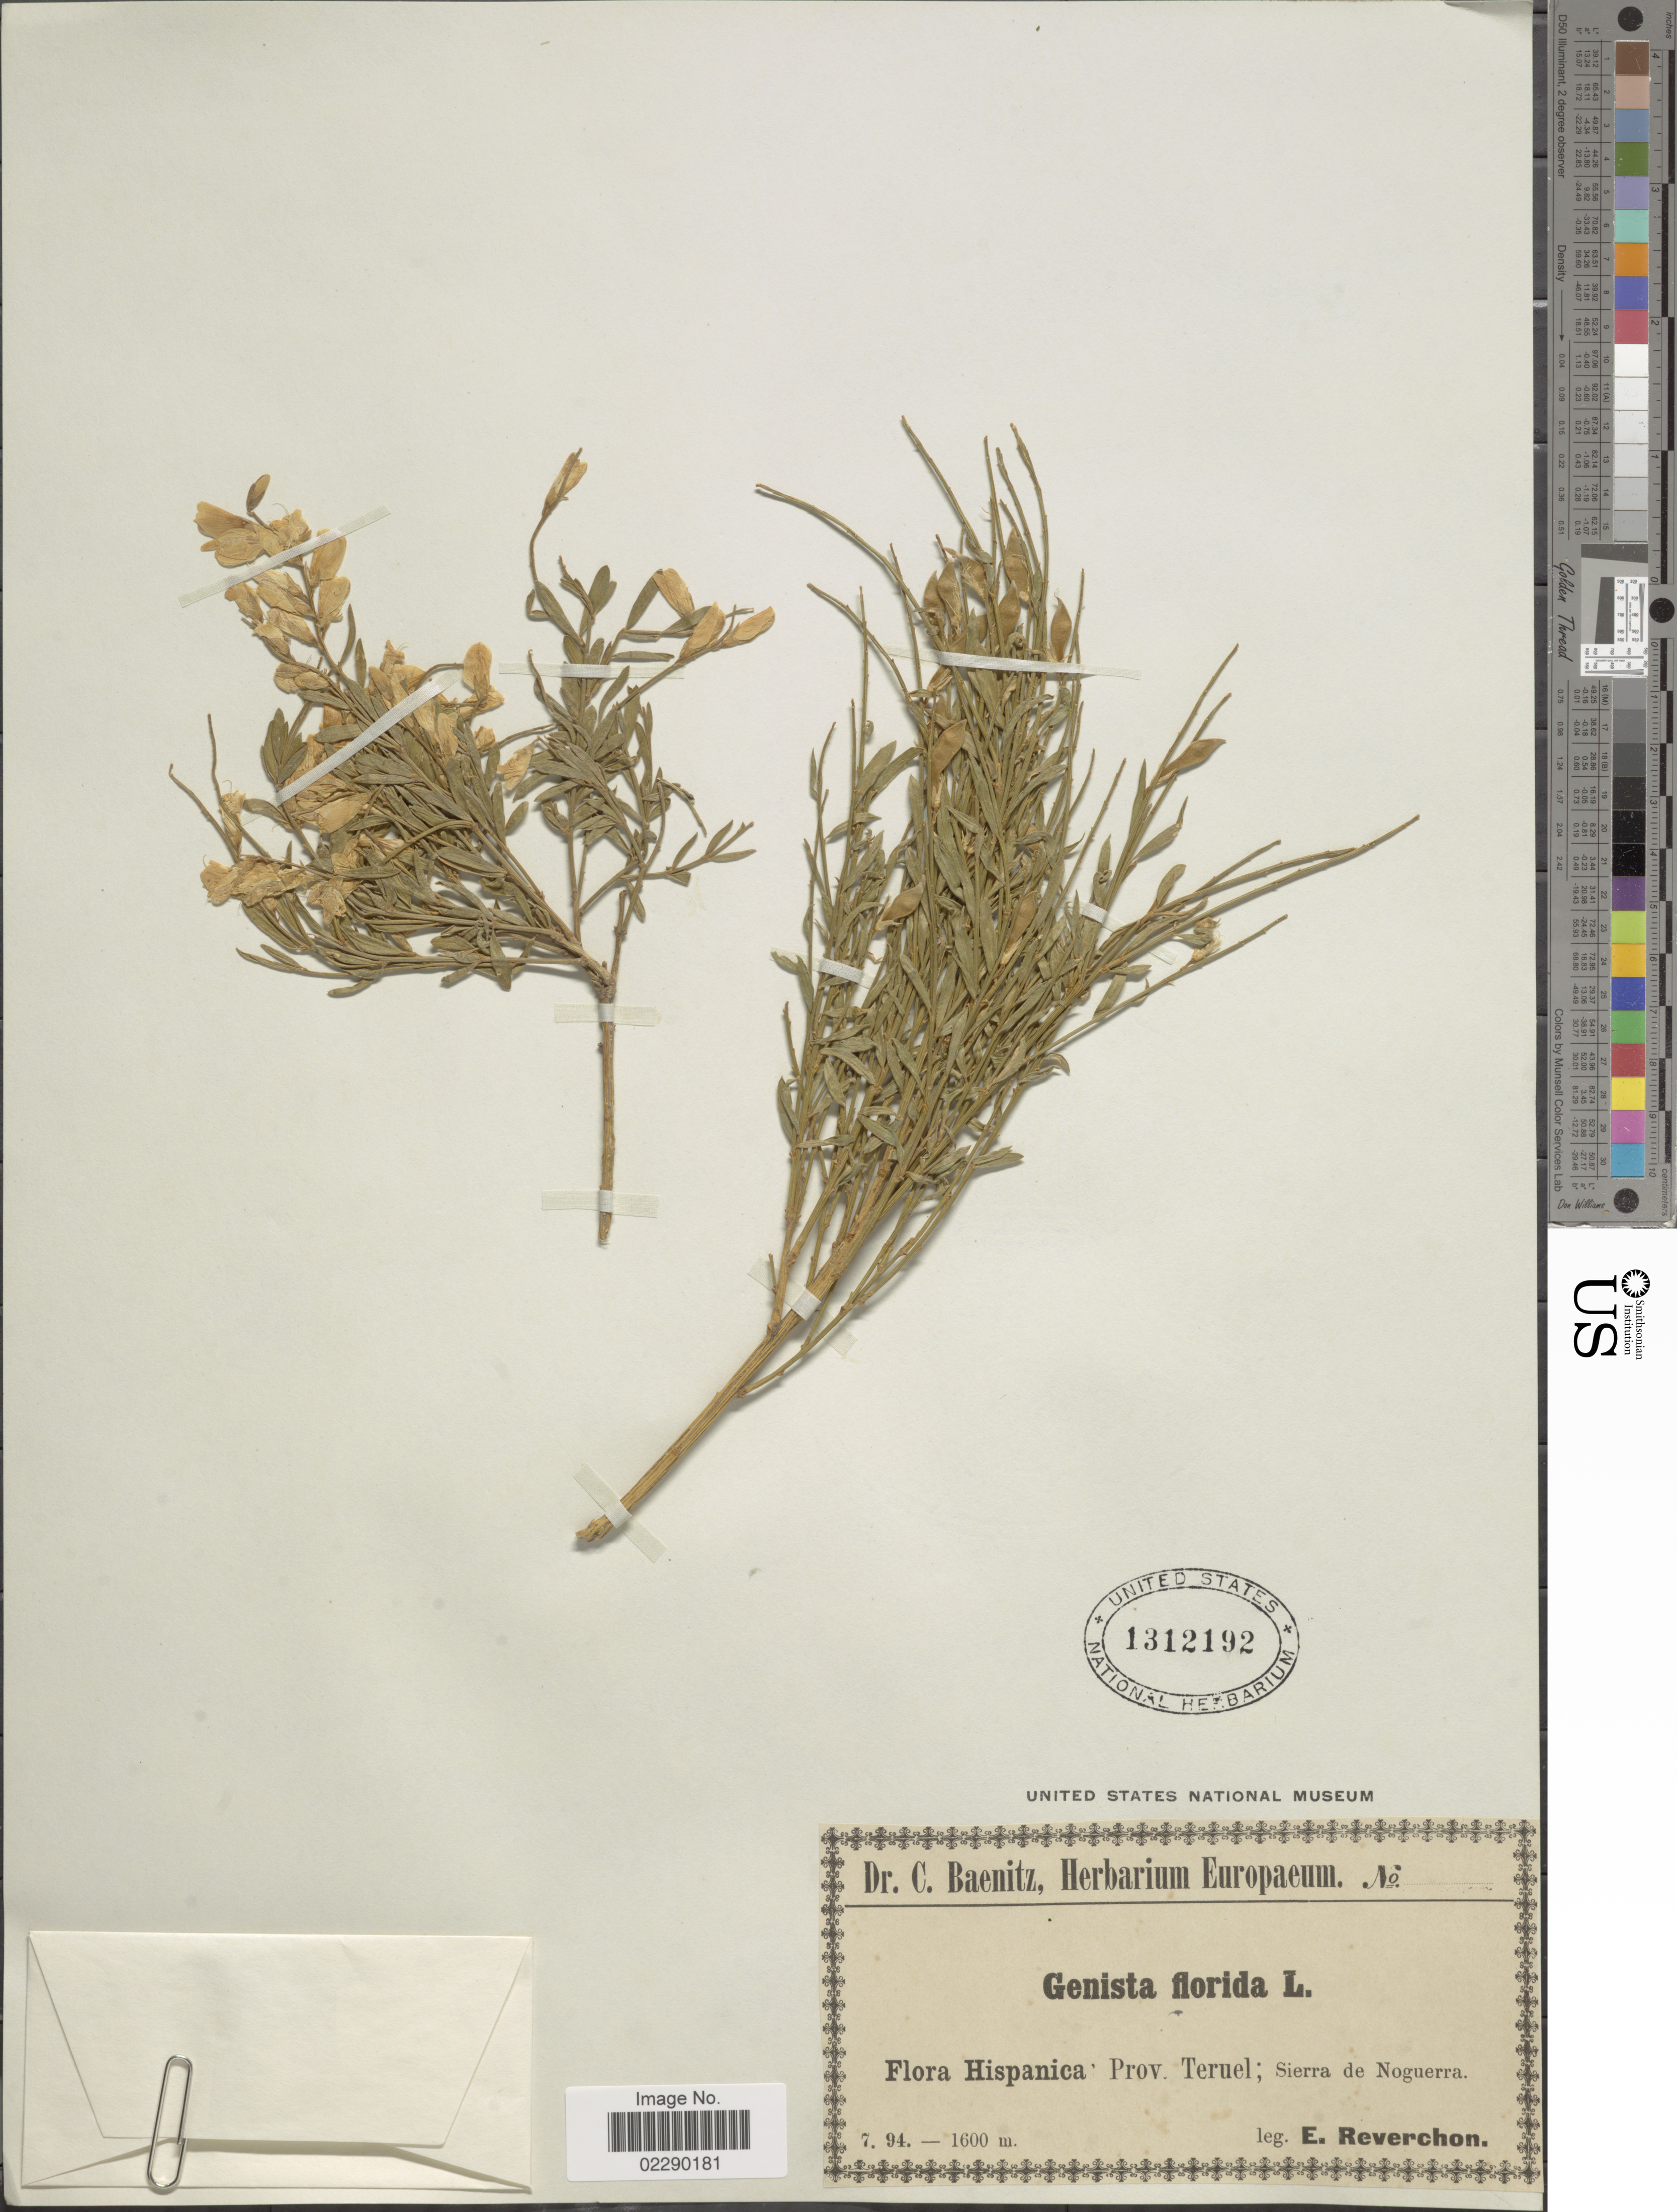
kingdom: Plantae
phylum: Tracheophyta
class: Magnoliopsida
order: Fabales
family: Fabaceae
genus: Genista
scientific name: Genista florida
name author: L.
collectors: E. Reverchon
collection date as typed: Transcribed d/m/y: /7/94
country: Spain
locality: Hispanica, Prov. Teruel, Sierra de Noguerra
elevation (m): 1600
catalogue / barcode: US 1312192